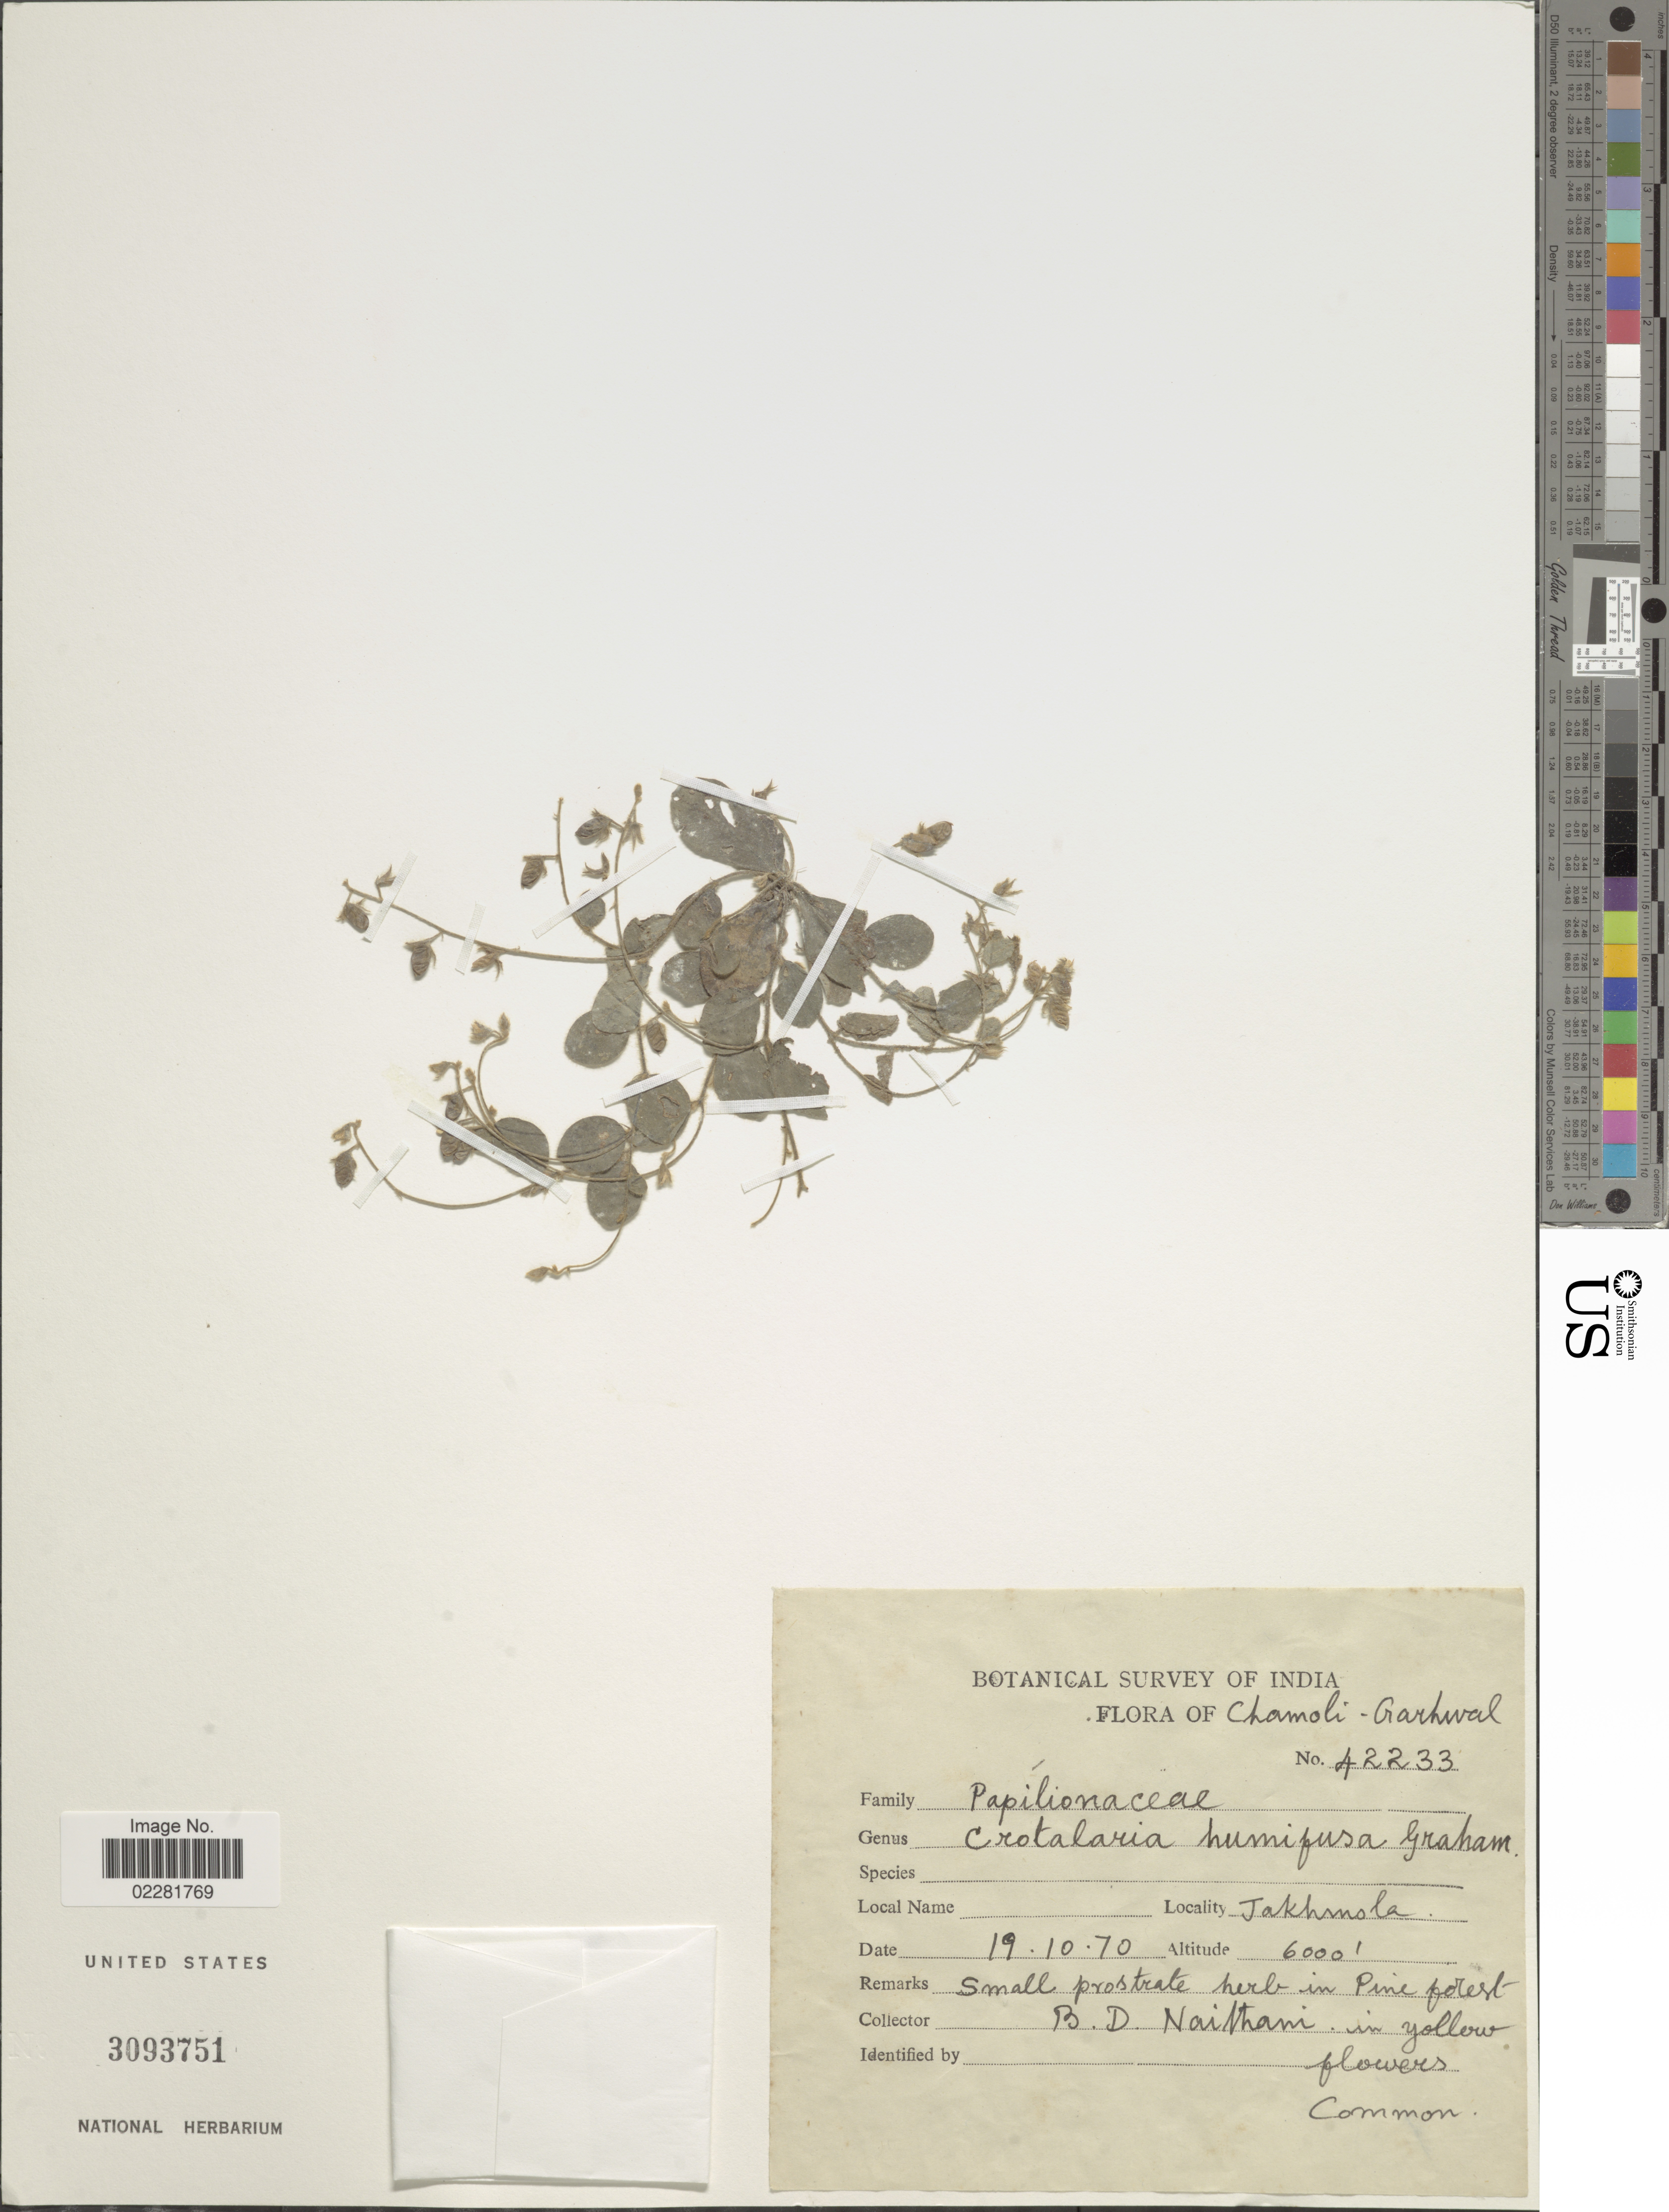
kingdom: Plantae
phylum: Tracheophyta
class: Magnoliopsida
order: Fabales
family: Fabaceae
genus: Crotalaria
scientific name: Crotalaria acicularis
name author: Ham.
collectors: B. Naithani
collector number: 42233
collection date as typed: Transcribed d/m/y: 19/10/70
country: India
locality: Chamoli-Garhwal, Takhmola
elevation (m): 1829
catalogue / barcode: US 3093751